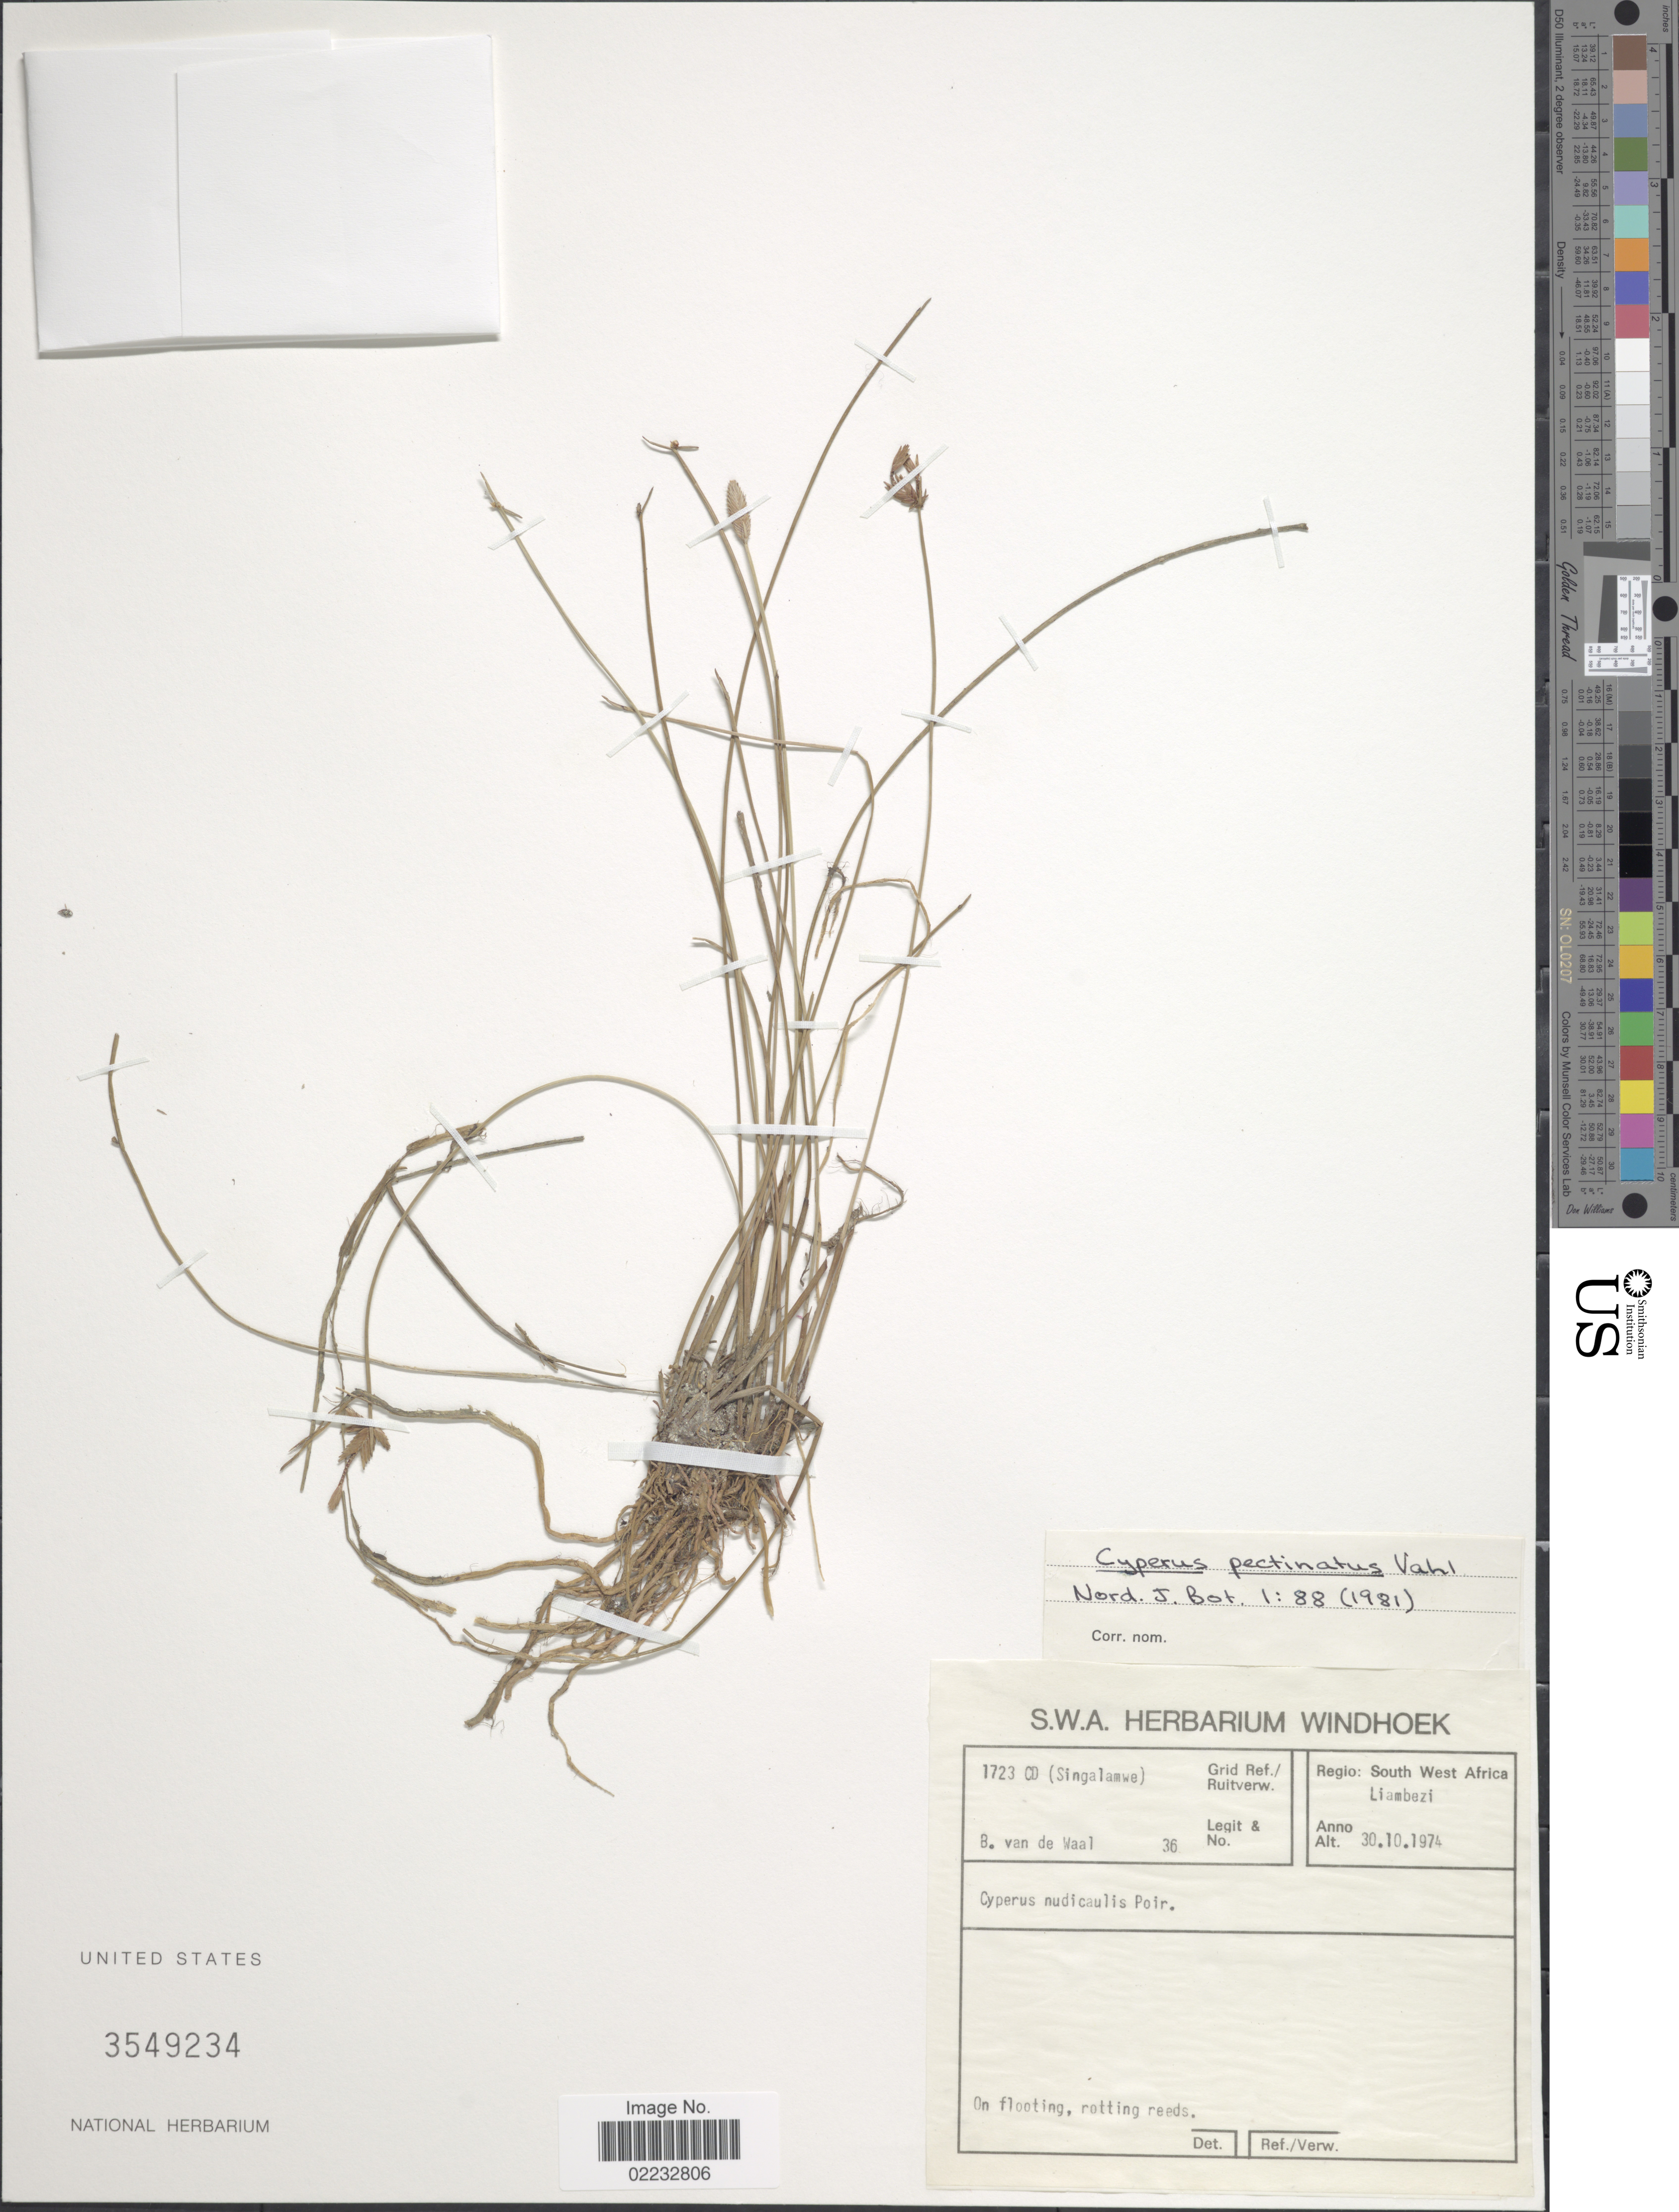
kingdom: Plantae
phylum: Tracheophyta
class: Liliopsida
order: Poales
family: Cyperaceae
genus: Cyperus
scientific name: Cyperus pectinatus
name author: Vahl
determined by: Strong, M. T., (US), Smithsonian Institution - National Museum of Natural History (UNITED STATES)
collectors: B. van de Waal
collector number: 36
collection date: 1974-10-30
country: Namibia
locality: South West Africa, Liambezi, Grid Ref./Ruitverw. 1723 CD (Singalamwe).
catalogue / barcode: US 3549234